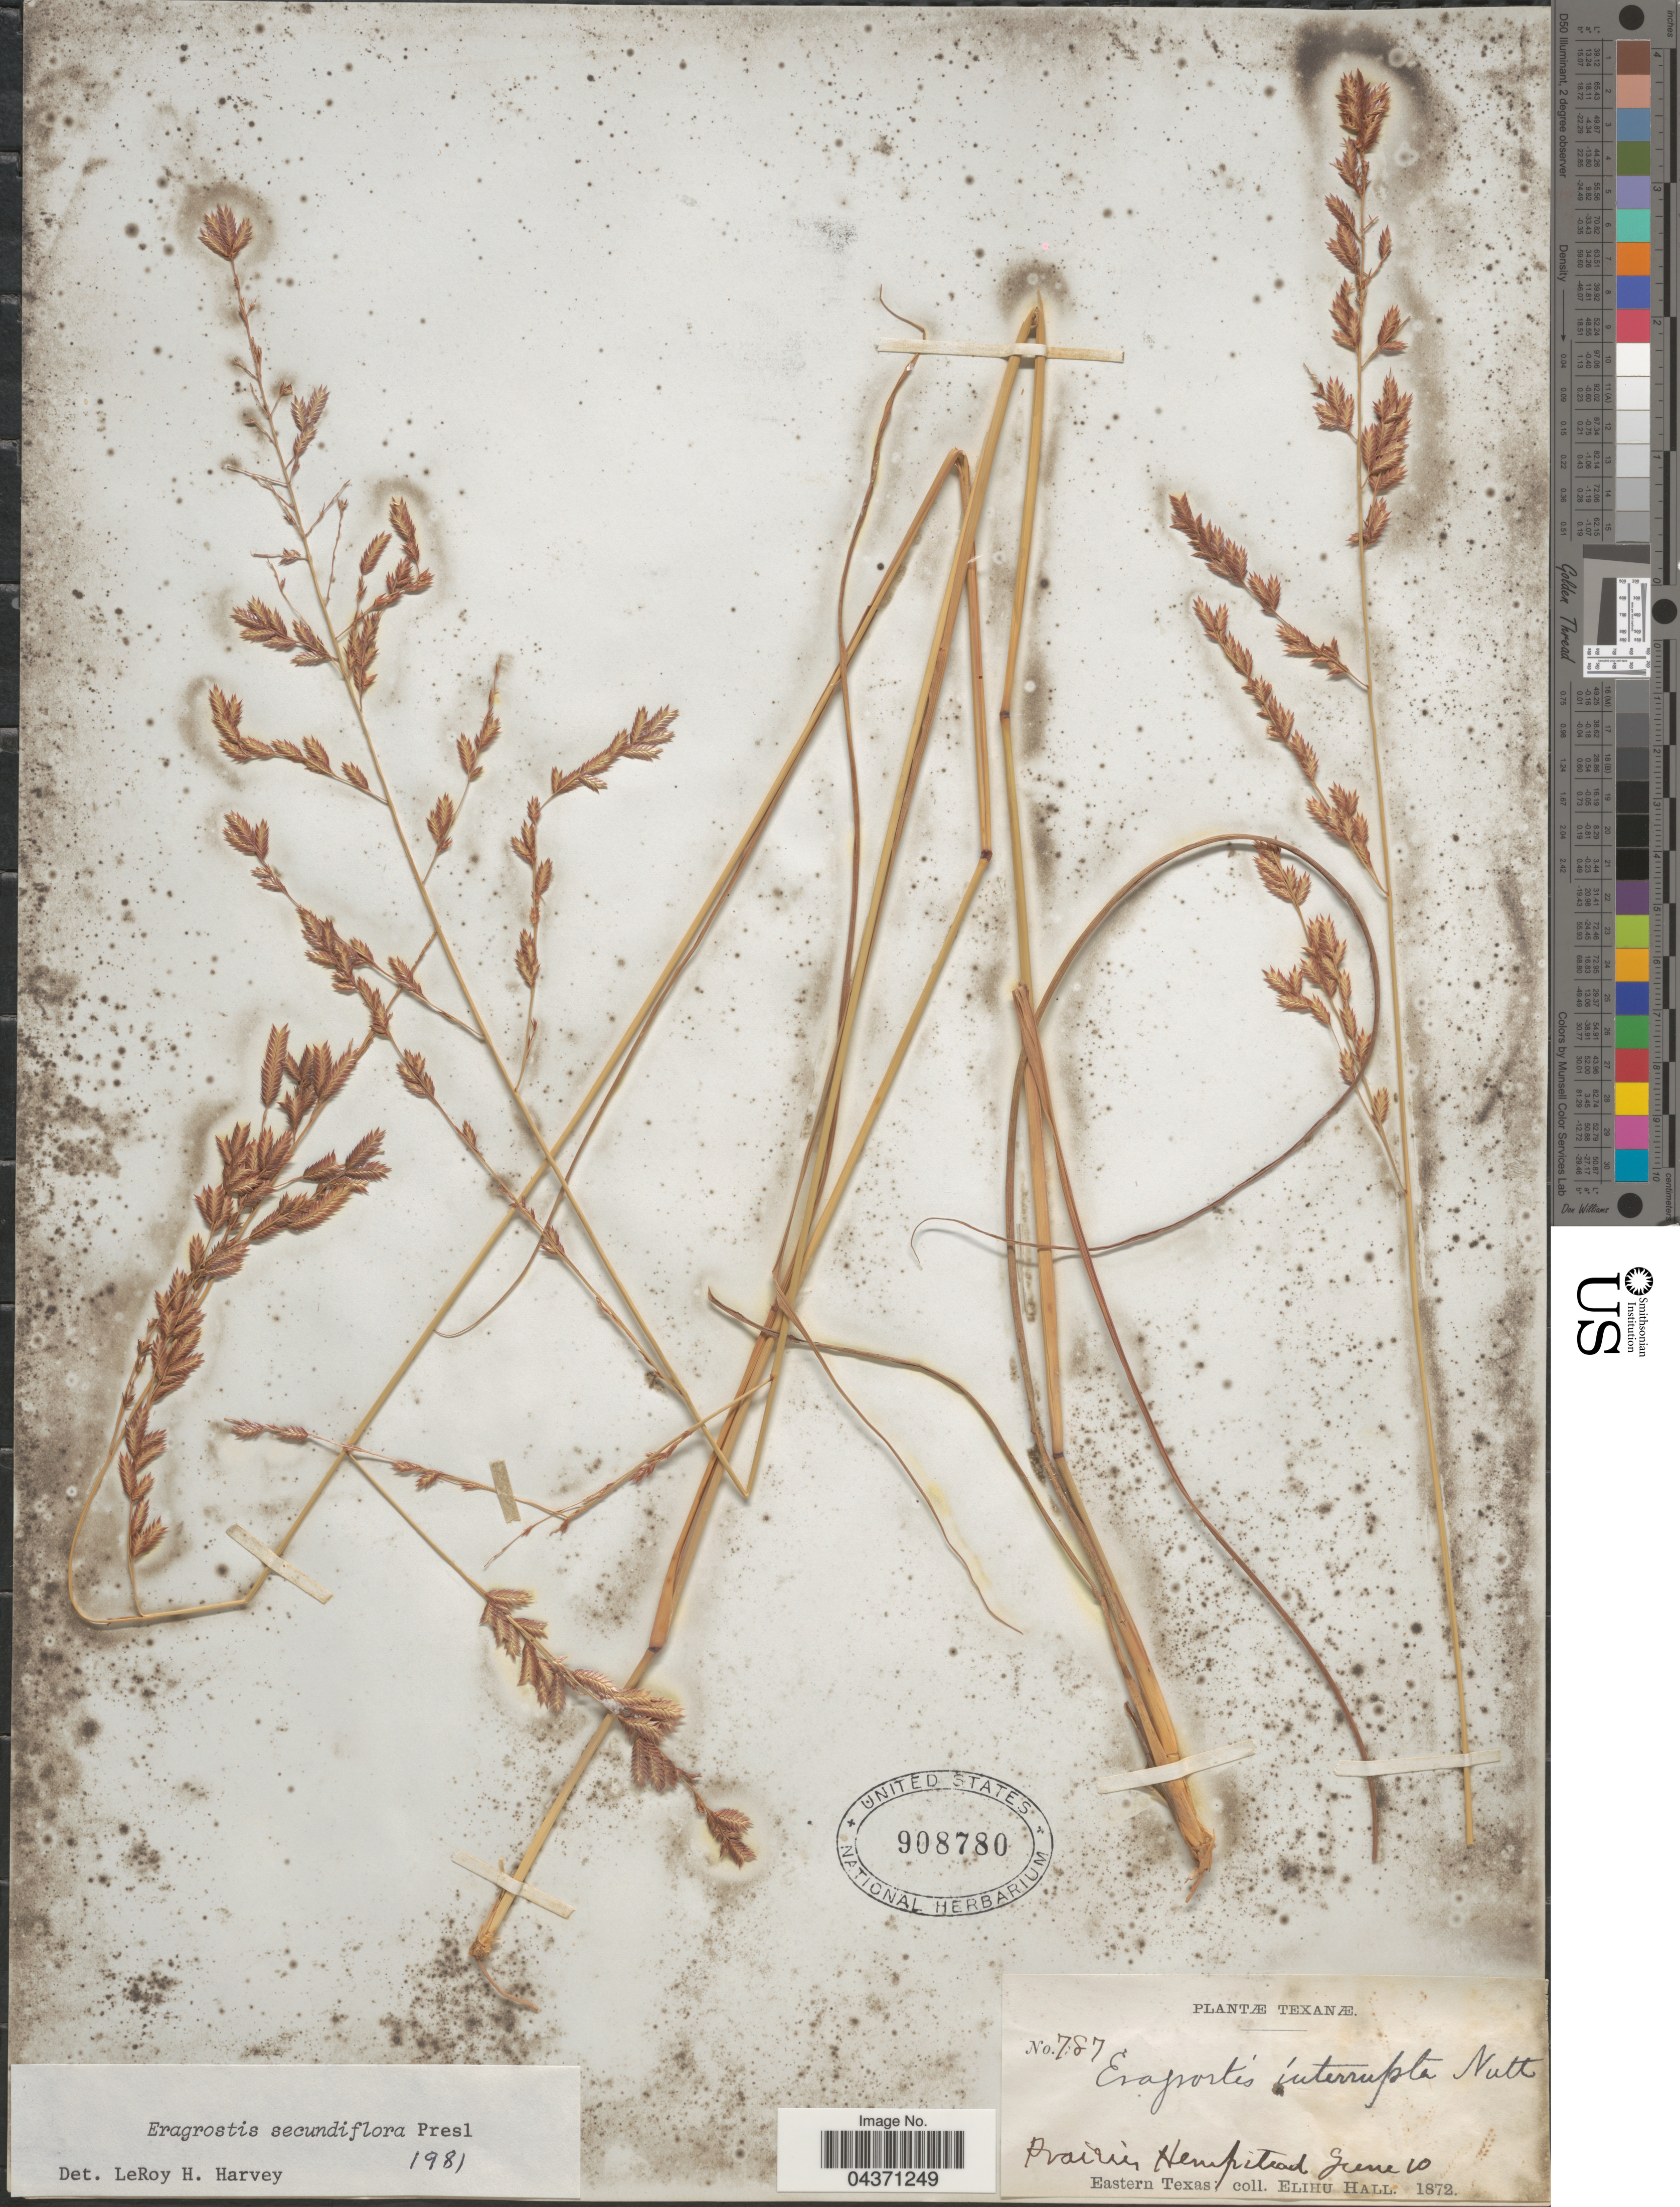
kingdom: Plantae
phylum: Tracheophyta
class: Liliopsida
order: Poales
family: Poaceae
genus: Eragrostis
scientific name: Eragrostis secundiflora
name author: J. Presl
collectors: E. Hall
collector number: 787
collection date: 1872-06-10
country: United States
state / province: Texas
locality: Texanæ. Prairies Hempstead. Eastern Texas.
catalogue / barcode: US 908780